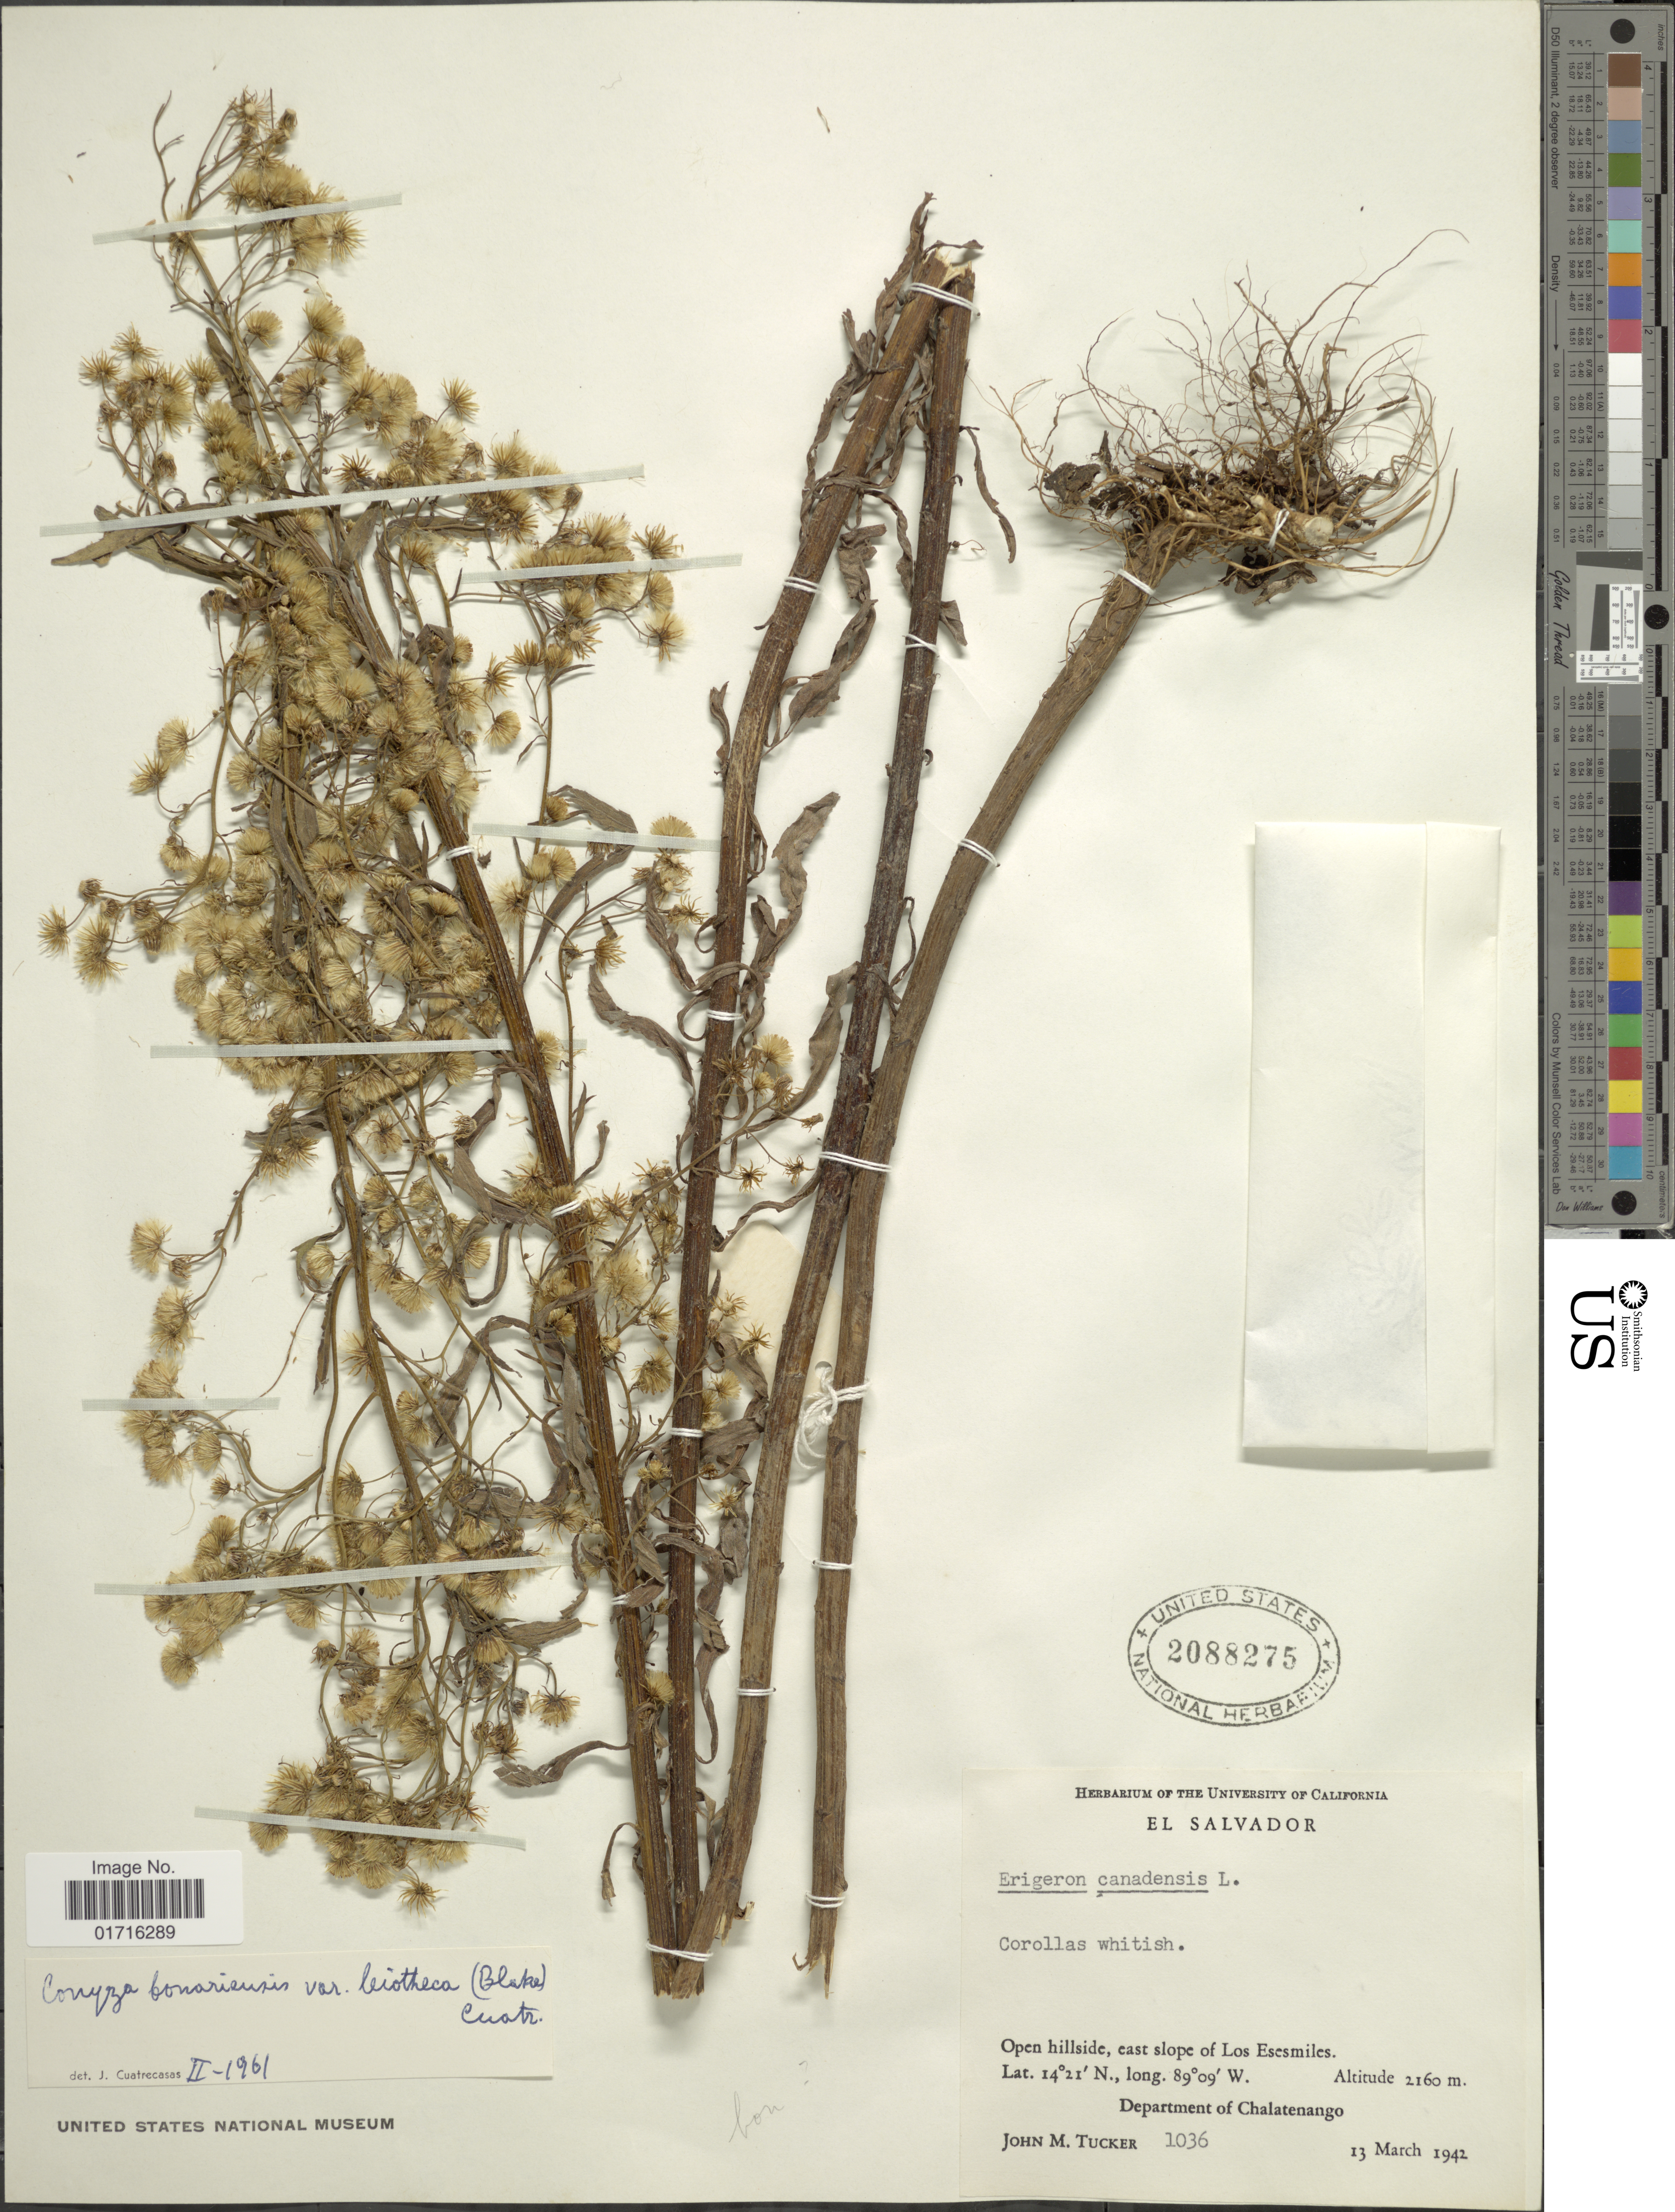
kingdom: Plantae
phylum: Tracheophyta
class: Magnoliopsida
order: Asterales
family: Asteraceae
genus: Conyza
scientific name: Conyza bonariensis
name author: (L.) Cronq.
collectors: J. M. Tucker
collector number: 1036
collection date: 1942-03-13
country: El Salvador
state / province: Chalatenango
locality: Open hillside, east slope of Los Esesmiles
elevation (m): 2160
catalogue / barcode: US 2088275